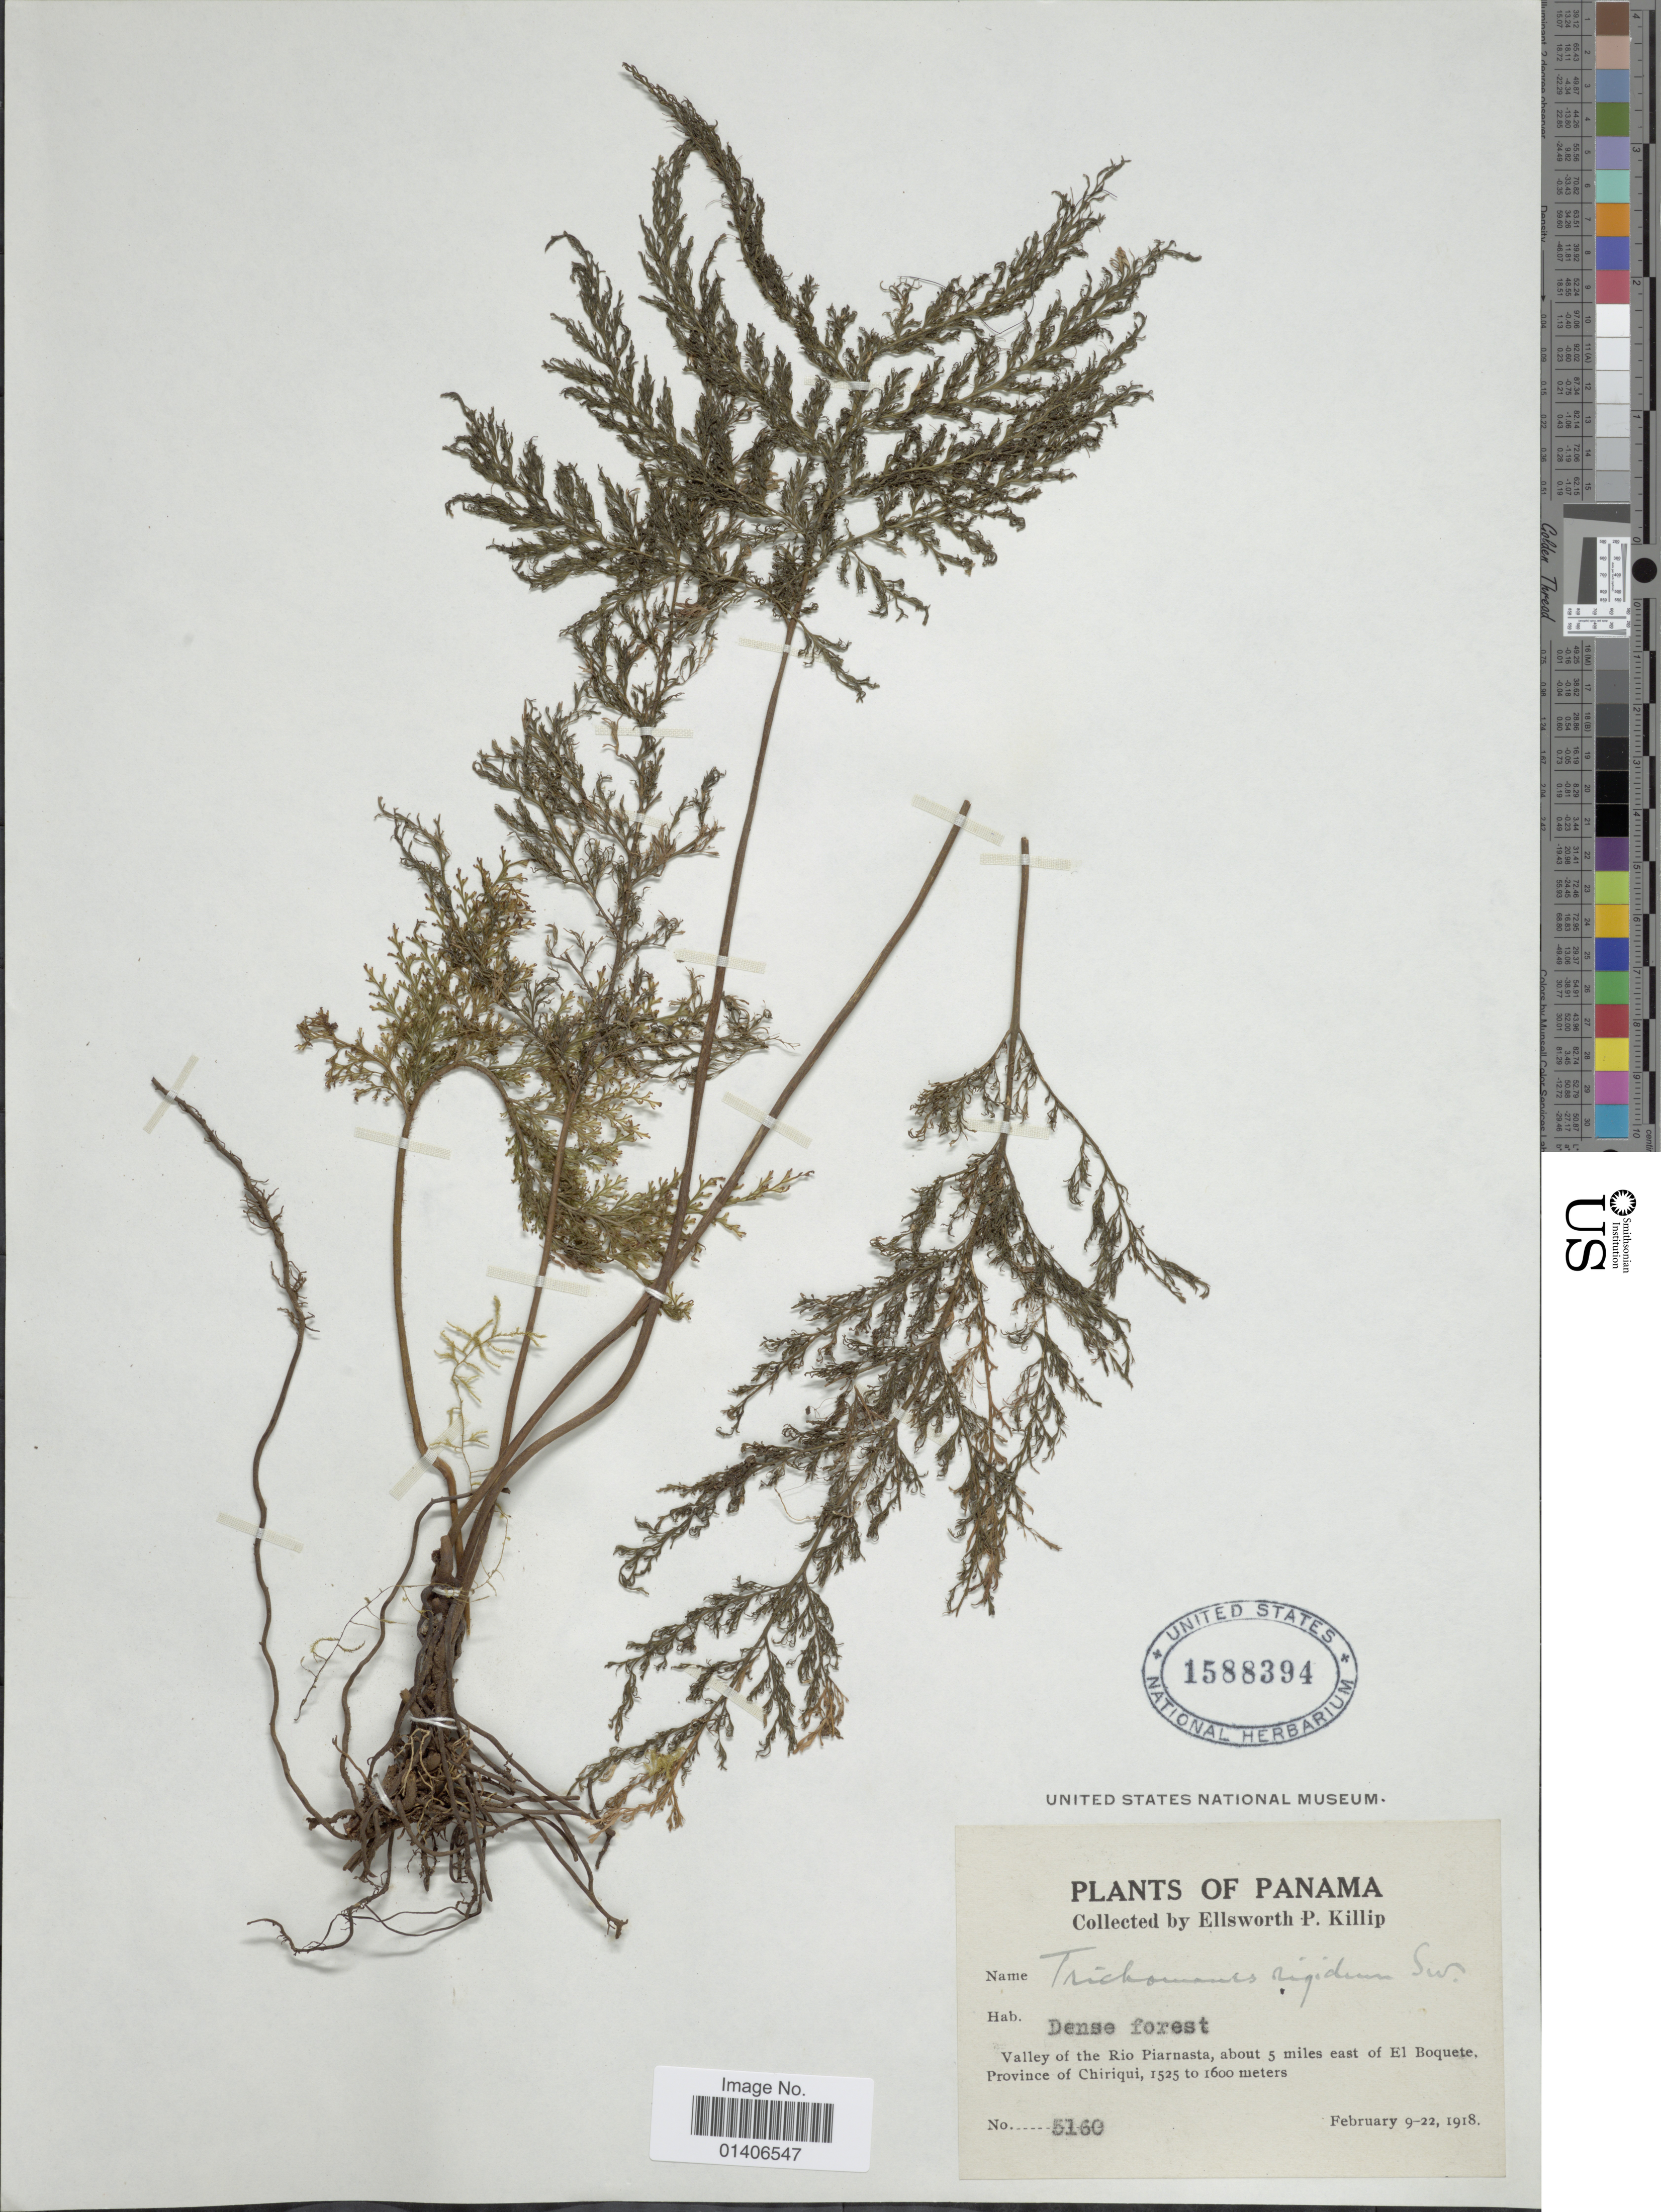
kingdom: Plantae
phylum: Tracheophyta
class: Polypodiopsida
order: Hymenophyllales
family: Hymenophyllaceae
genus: Abrodictyum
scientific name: Abrodictyum rigidum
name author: (Sw.) Ebihara & Dubuisson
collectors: E. P. Killip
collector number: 5160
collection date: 1918-02-09/1918-02-22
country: Panama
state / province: Chiriqui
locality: Valley of the Rio Piarnasta, about 5 miles east of El Boquete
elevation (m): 1525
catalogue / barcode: US 1588394